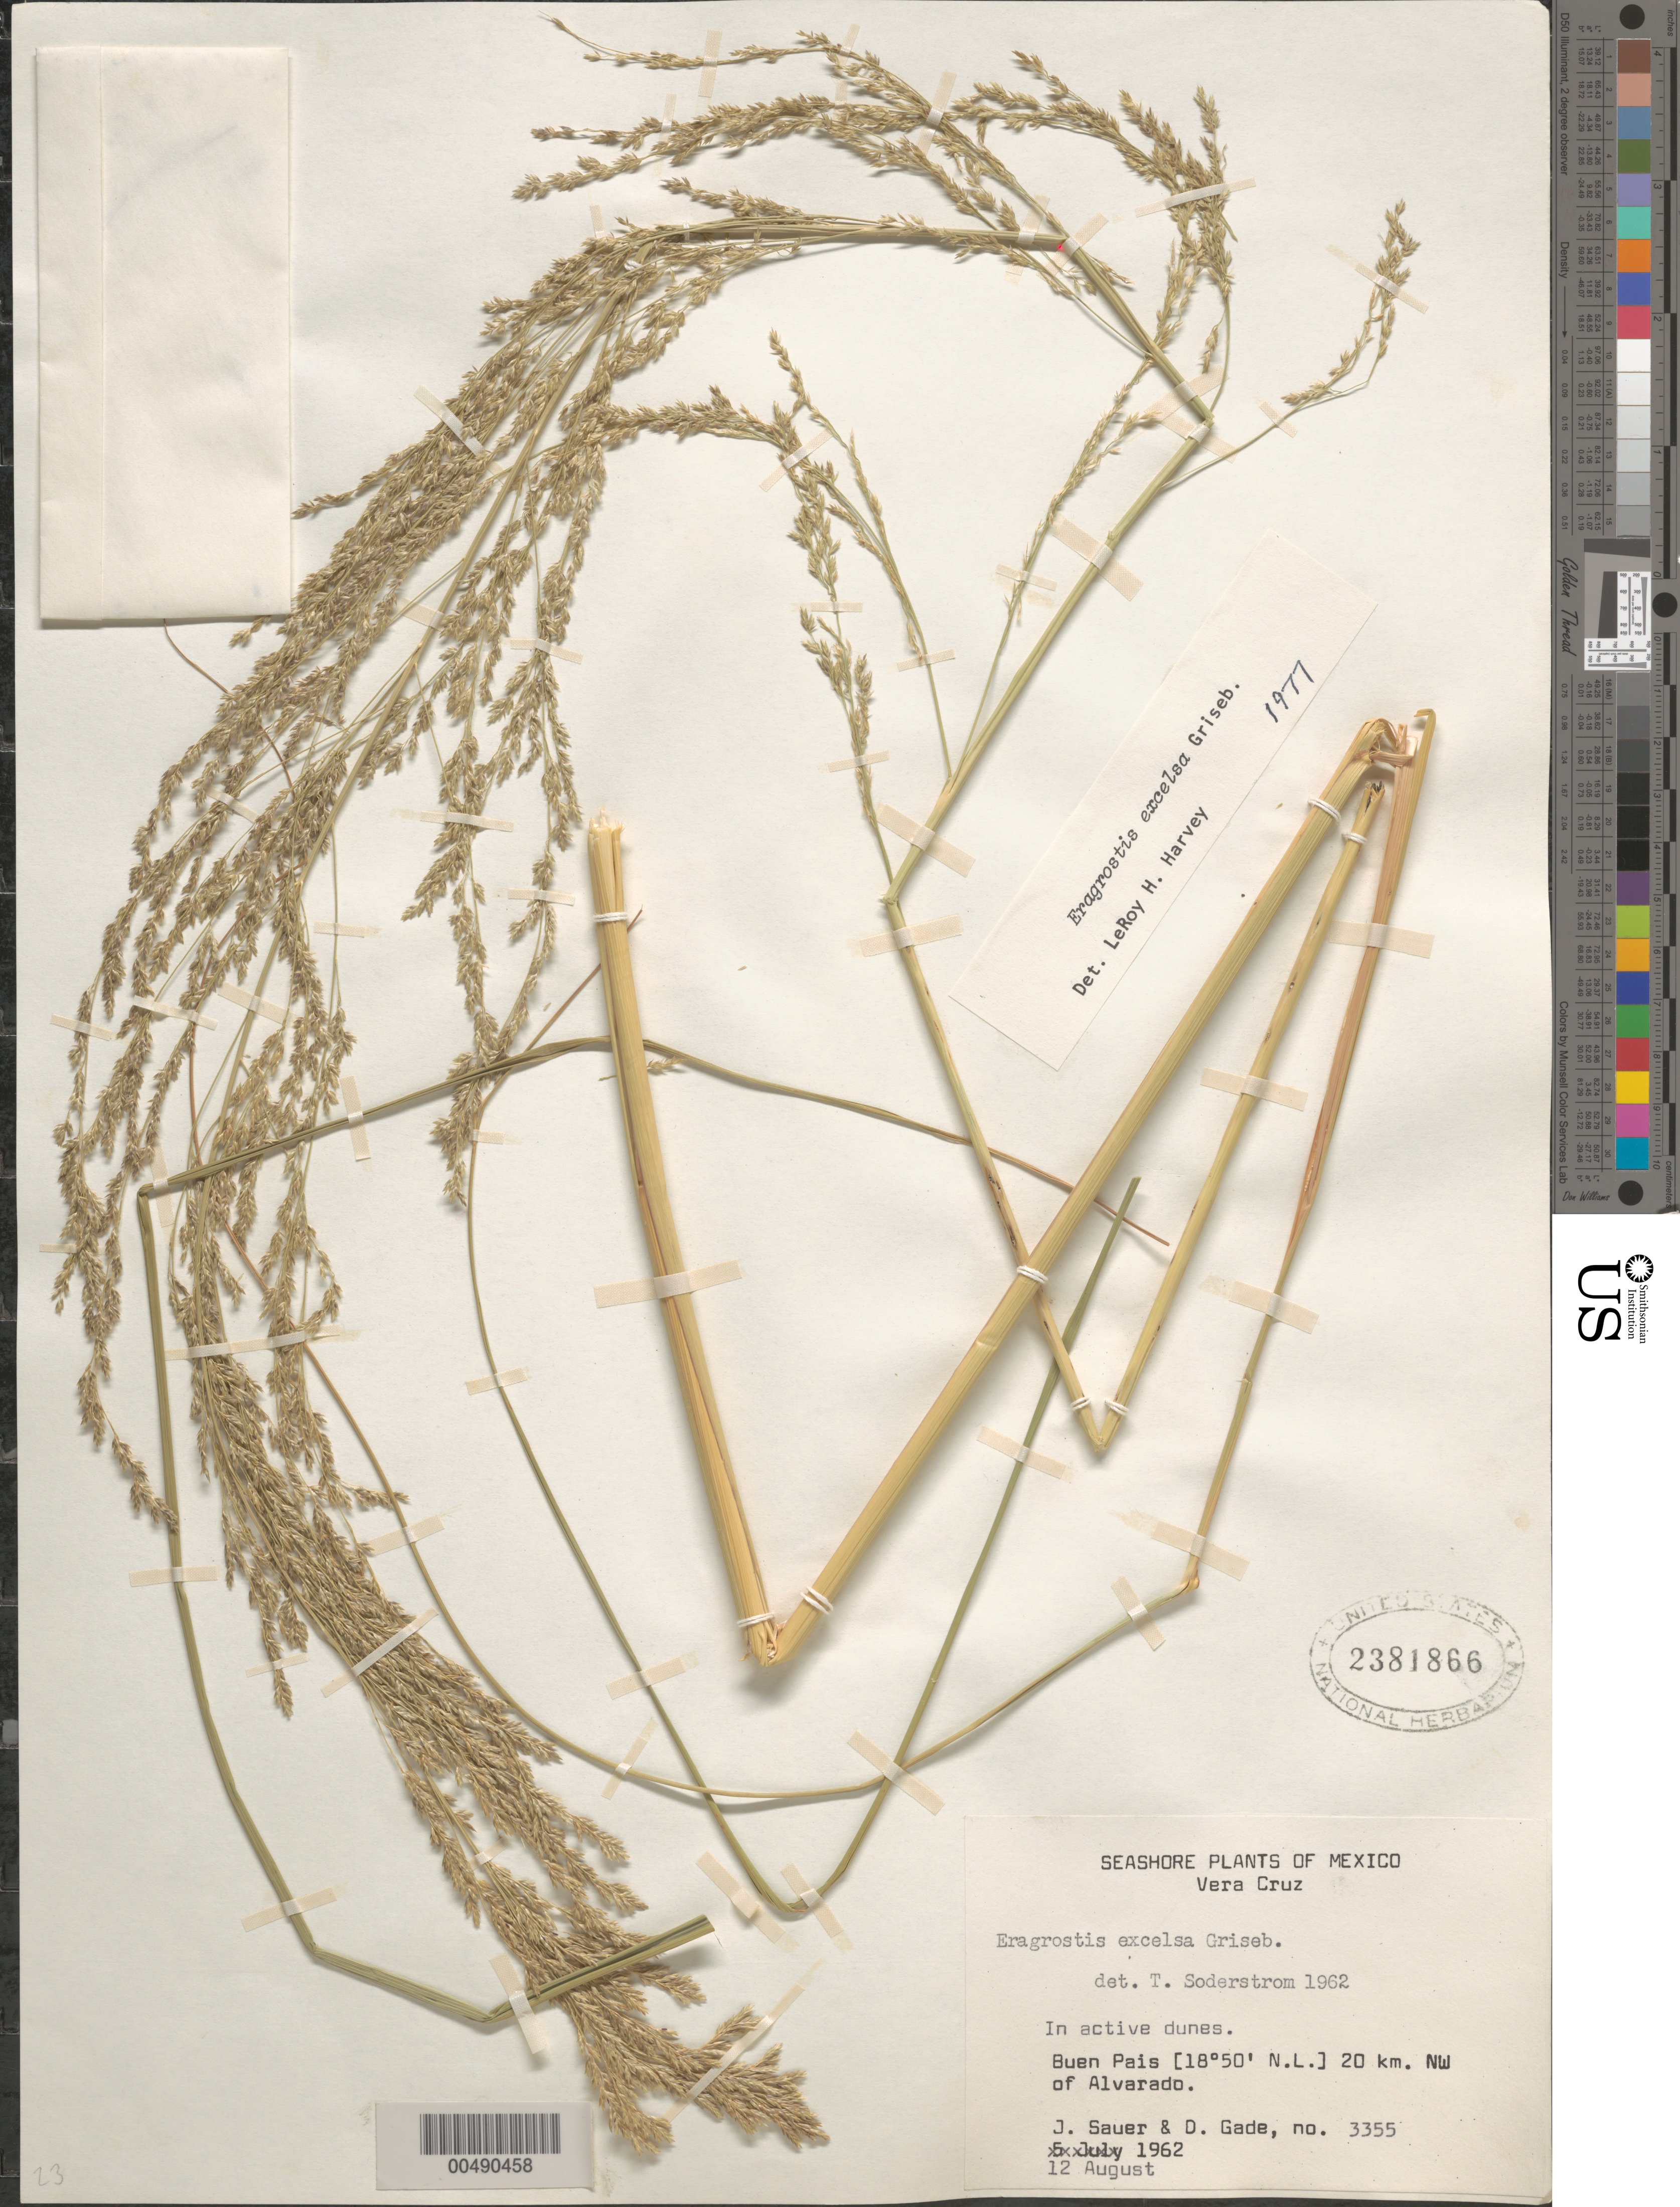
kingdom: Plantae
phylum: Tracheophyta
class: Liliopsida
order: Poales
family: Poaceae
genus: Eragrostis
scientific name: Eragrostis excelsa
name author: Griseb.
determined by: Harvey, L. H.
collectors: J. Sauer & D. Gade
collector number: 3355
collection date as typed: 12 Aug 1962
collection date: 1962-08-12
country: Mexico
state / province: Veracruz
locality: Buen Pais, 20 km NW of Alvarado (lat/long recorded as: lat=18:50:0:N long=:::W)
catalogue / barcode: US 2381866